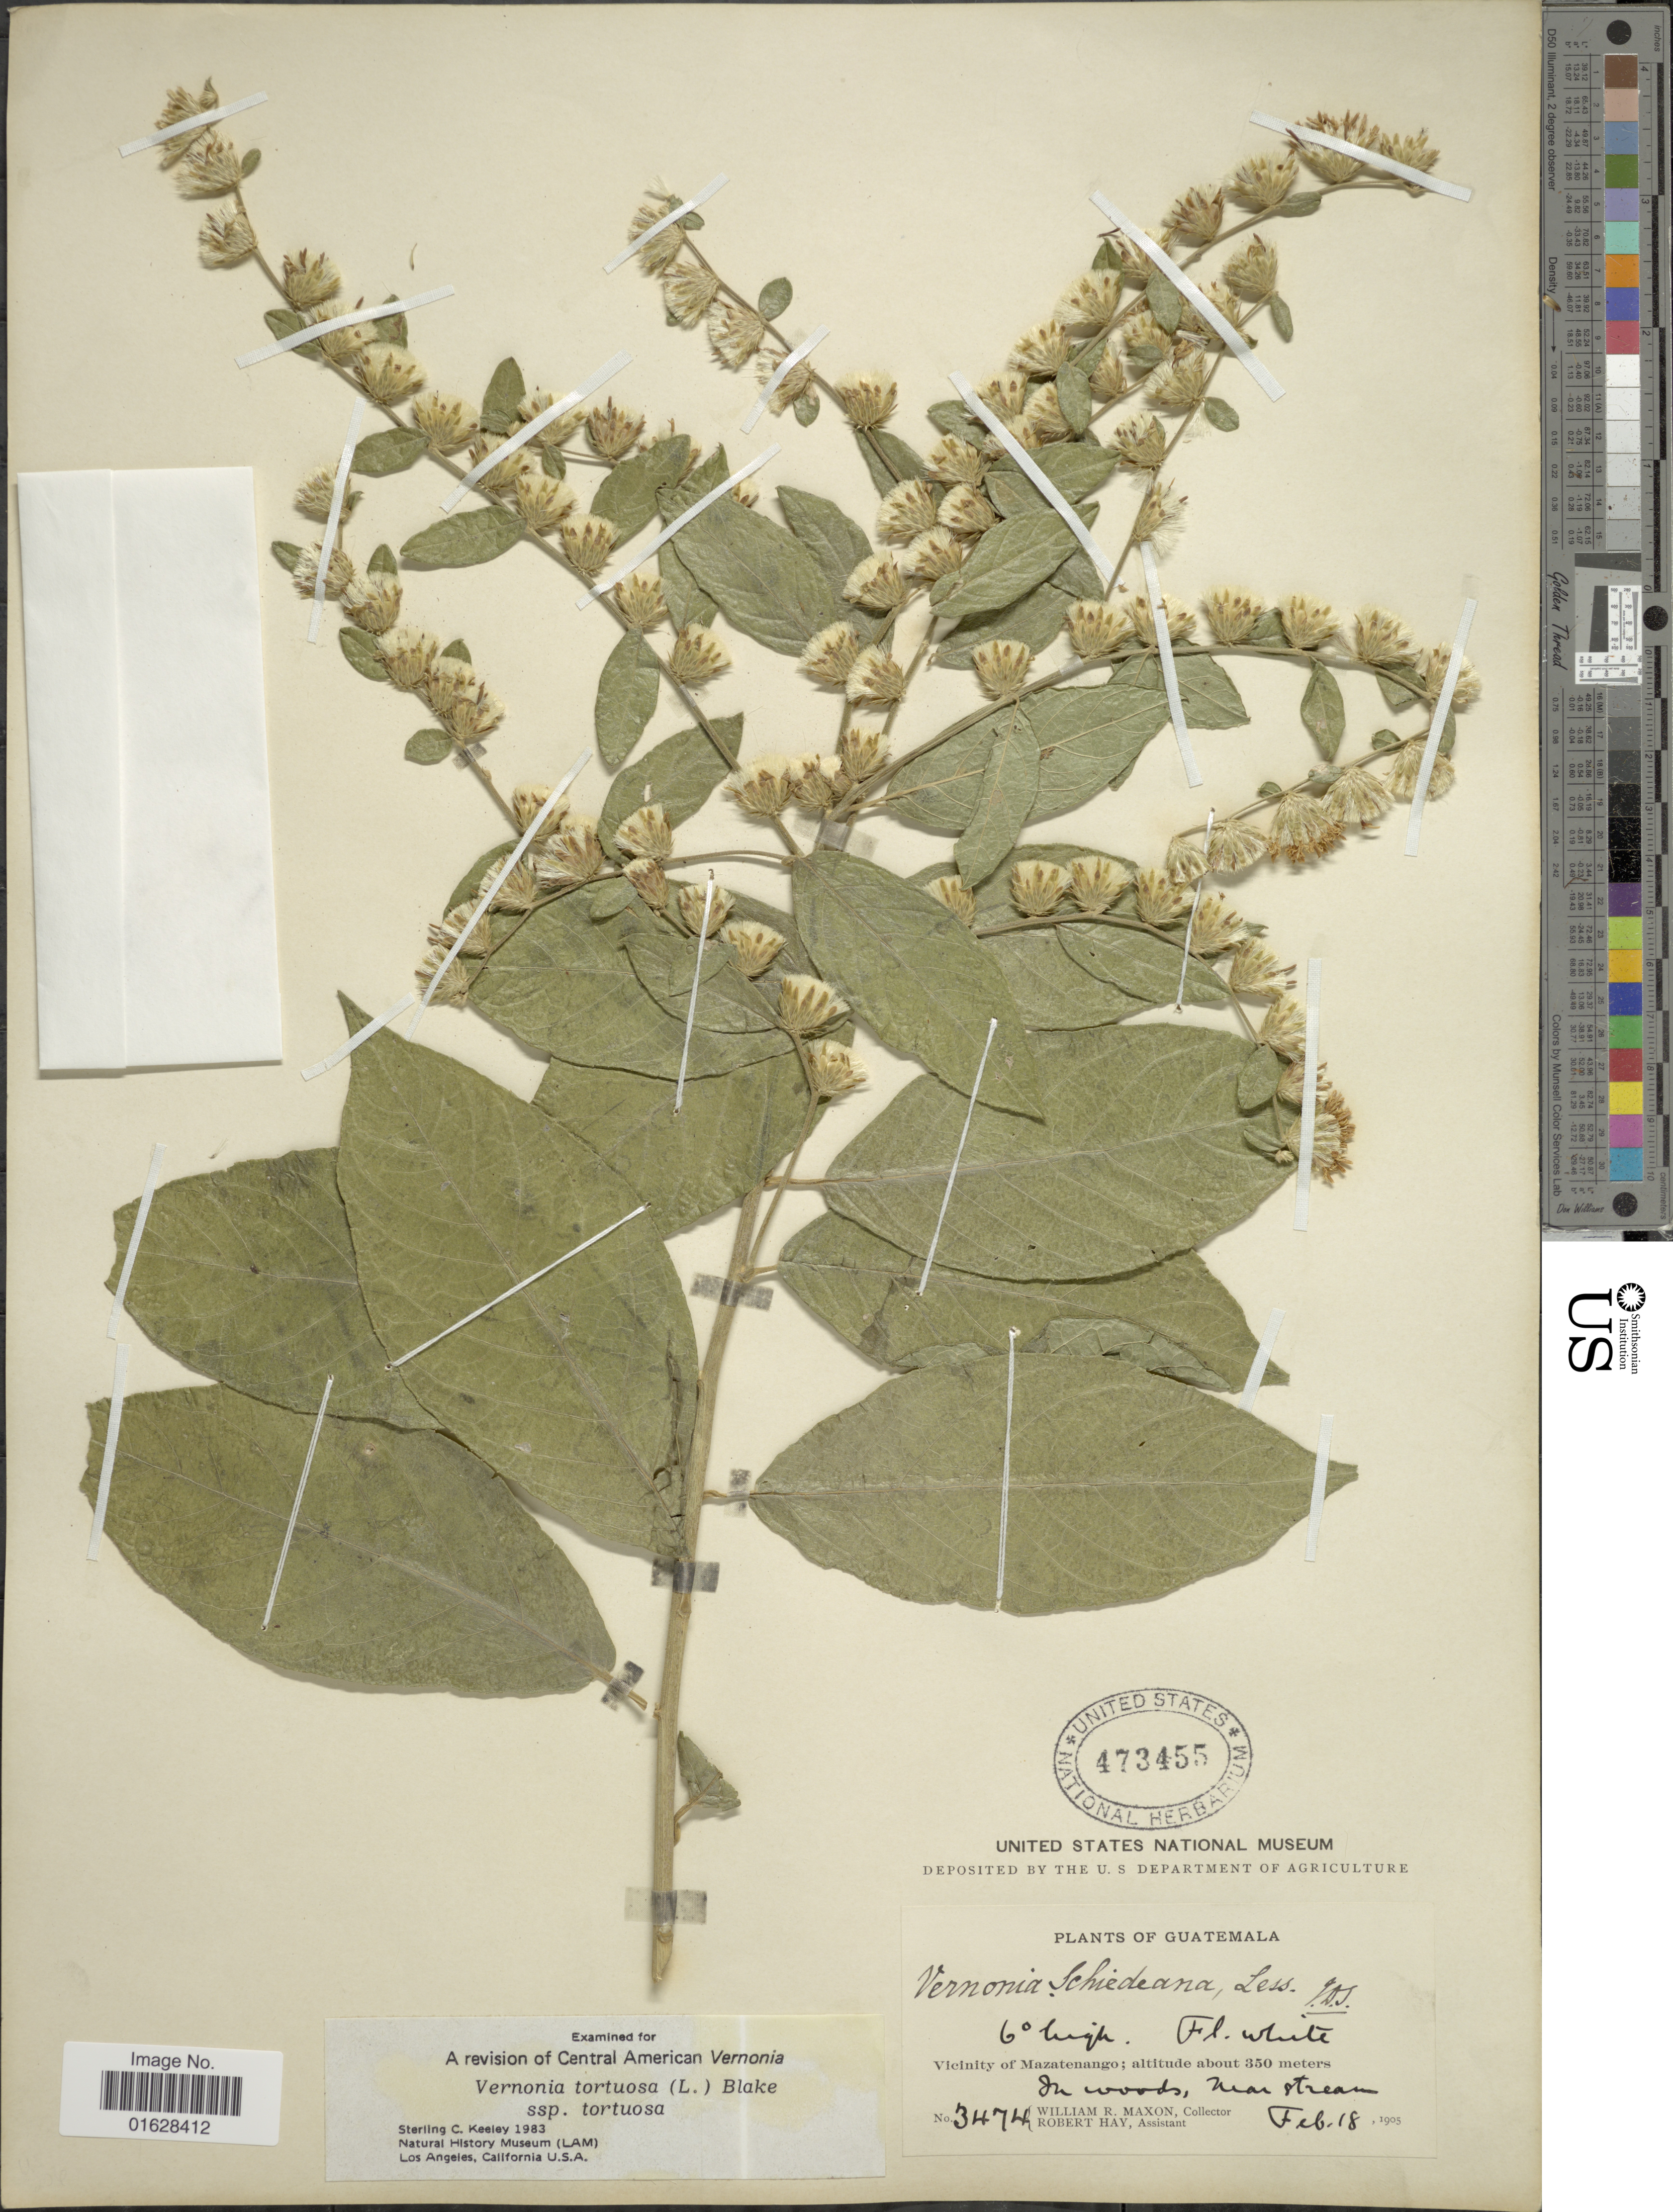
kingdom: Plantae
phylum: Tracheophyta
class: Magnoliopsida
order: Asterales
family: Asteraceae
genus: Lepidaploa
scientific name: Lepidaploa tortuosa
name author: (L.) H. Rob.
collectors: W. R. Maxon & R. H. Hay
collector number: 3474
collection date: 1905-02-18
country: Guatemala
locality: Vicinity of Mazatenango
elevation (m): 350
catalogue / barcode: US 473455